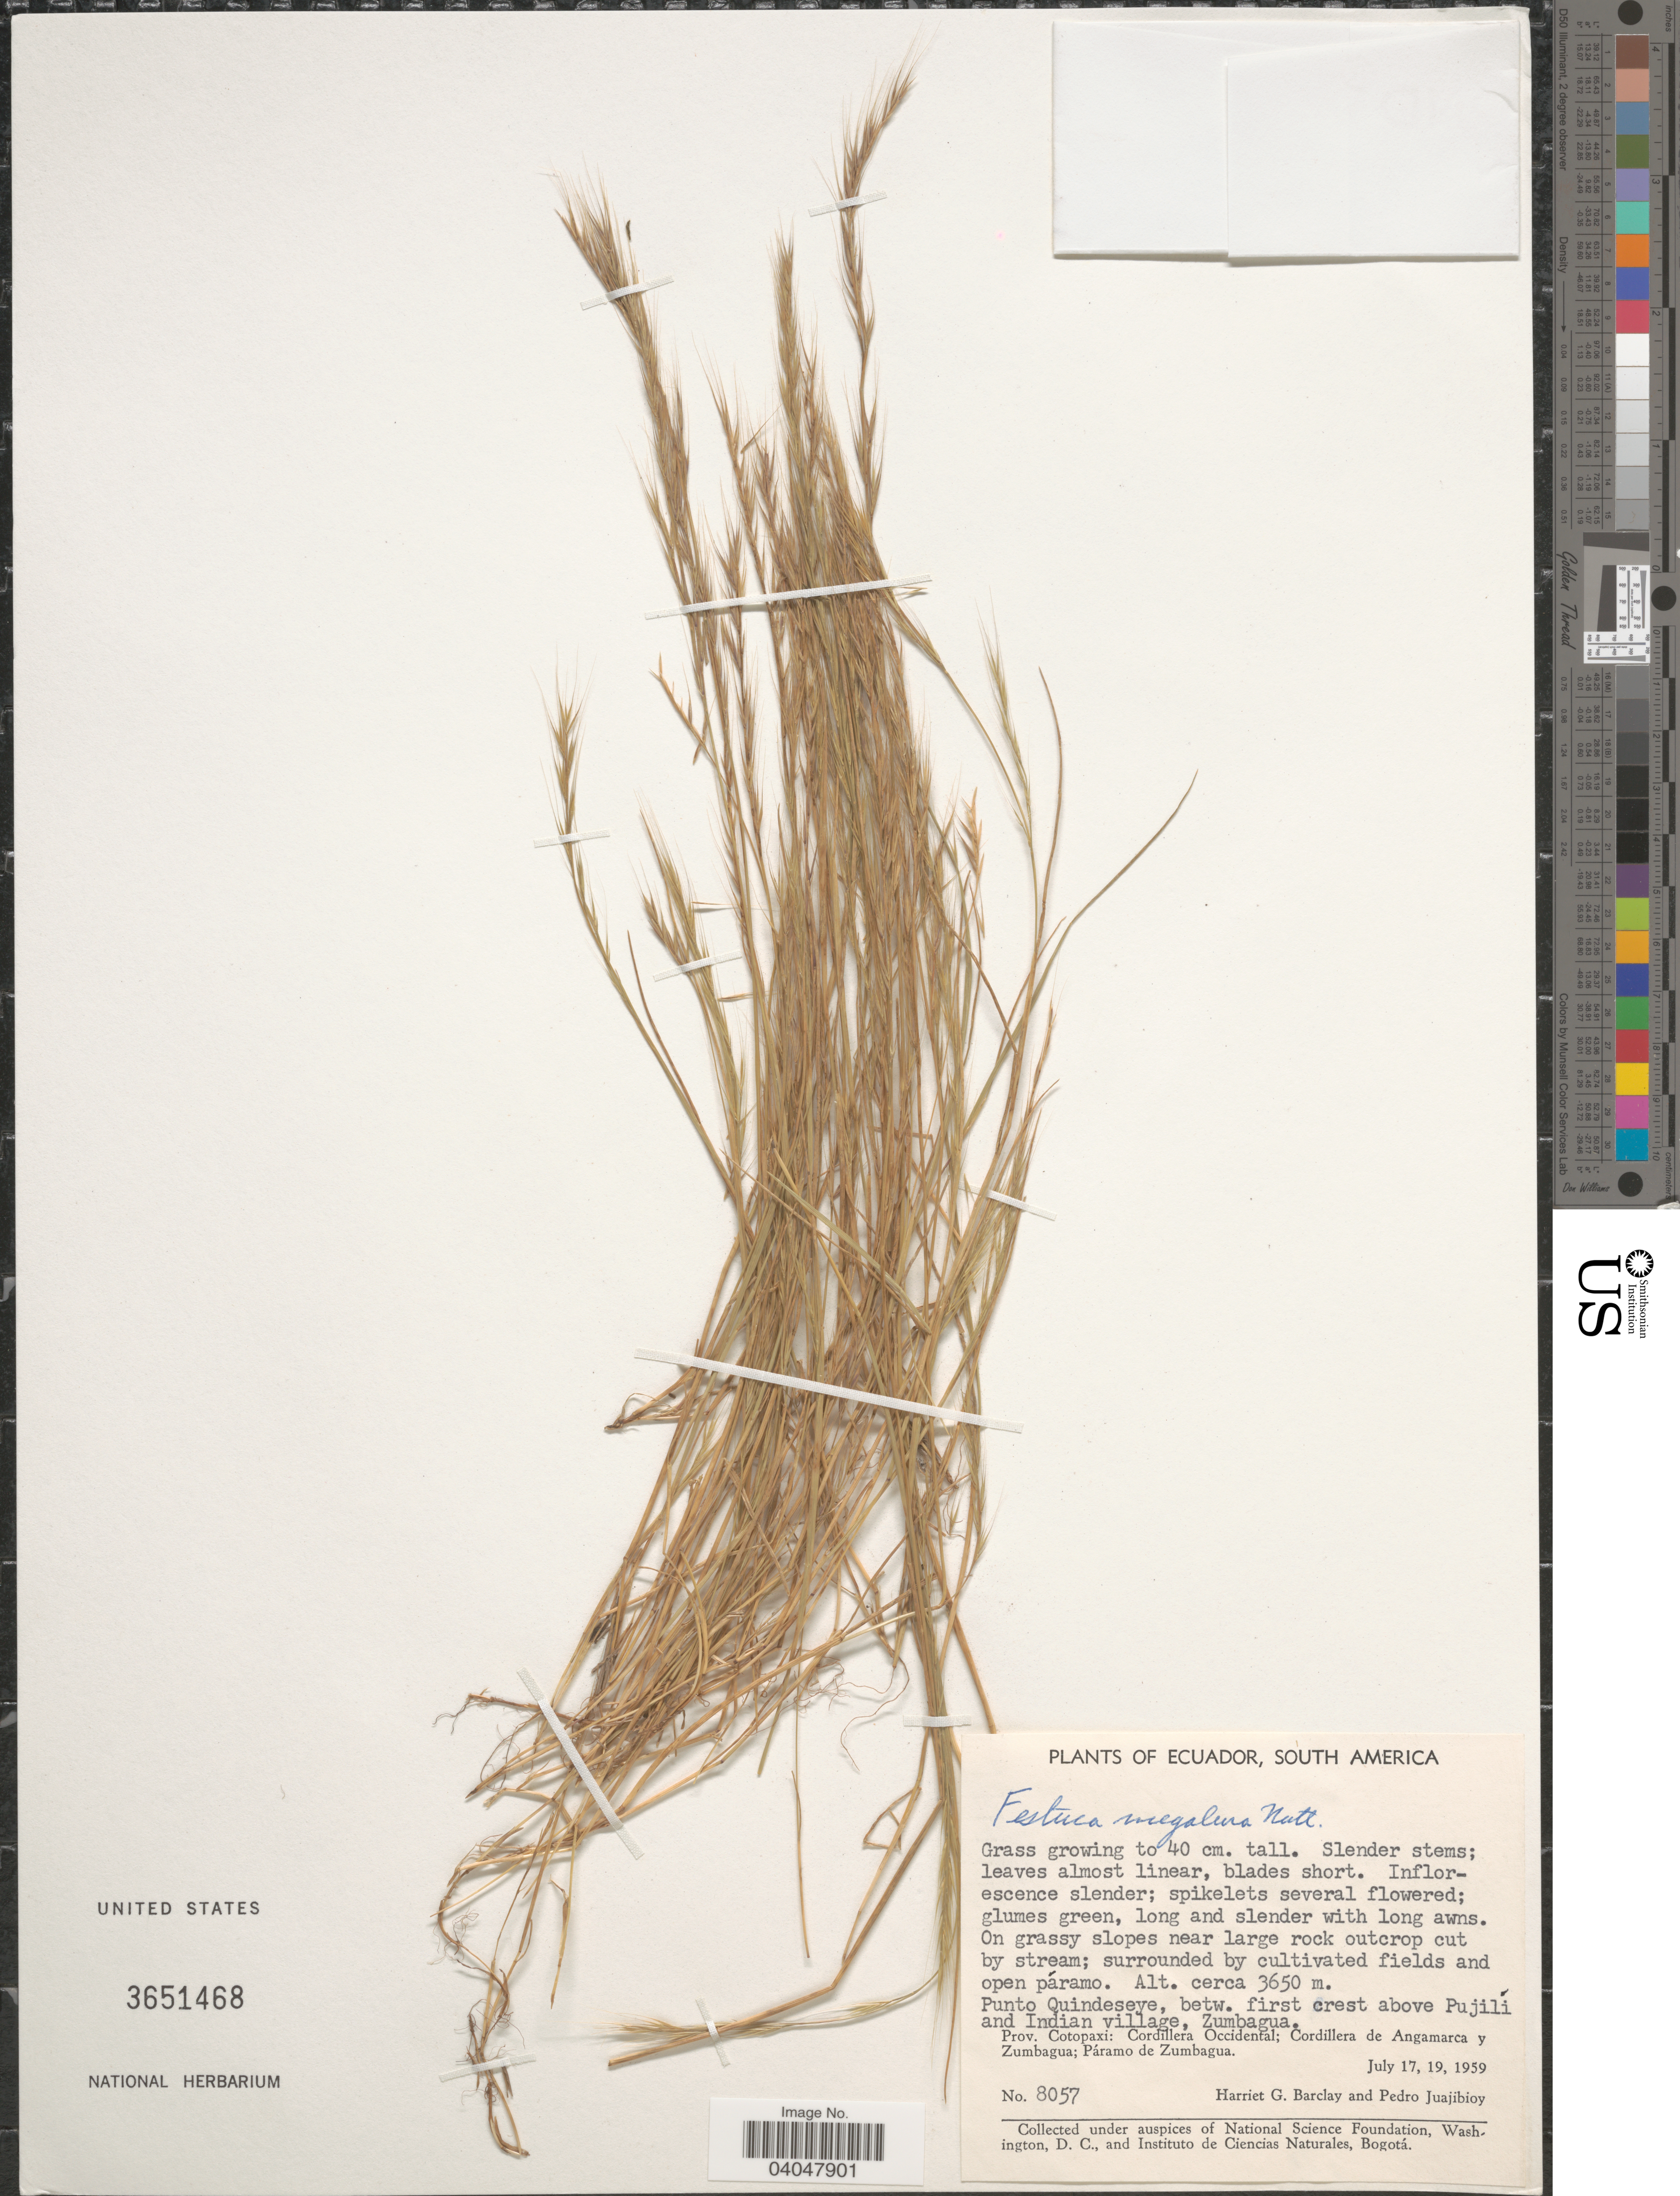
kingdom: Plantae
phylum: Tracheophyta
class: Liliopsida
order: Poales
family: Poaceae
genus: Festuca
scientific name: Festuca megalura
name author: Nutt.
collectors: H. G. Barclay & P. Juajibioy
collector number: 8057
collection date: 1959-07-17/1959-07-19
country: Ecuador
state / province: Cotopaxi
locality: Punto Quindeseye, betw. first crest above Pujilí and Indian village, Zumbagua. Cordillera Occidental; Cordillera de Angamarca y Zumbagua; Páramo de Zumbagua.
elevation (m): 3650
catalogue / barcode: US 3651468